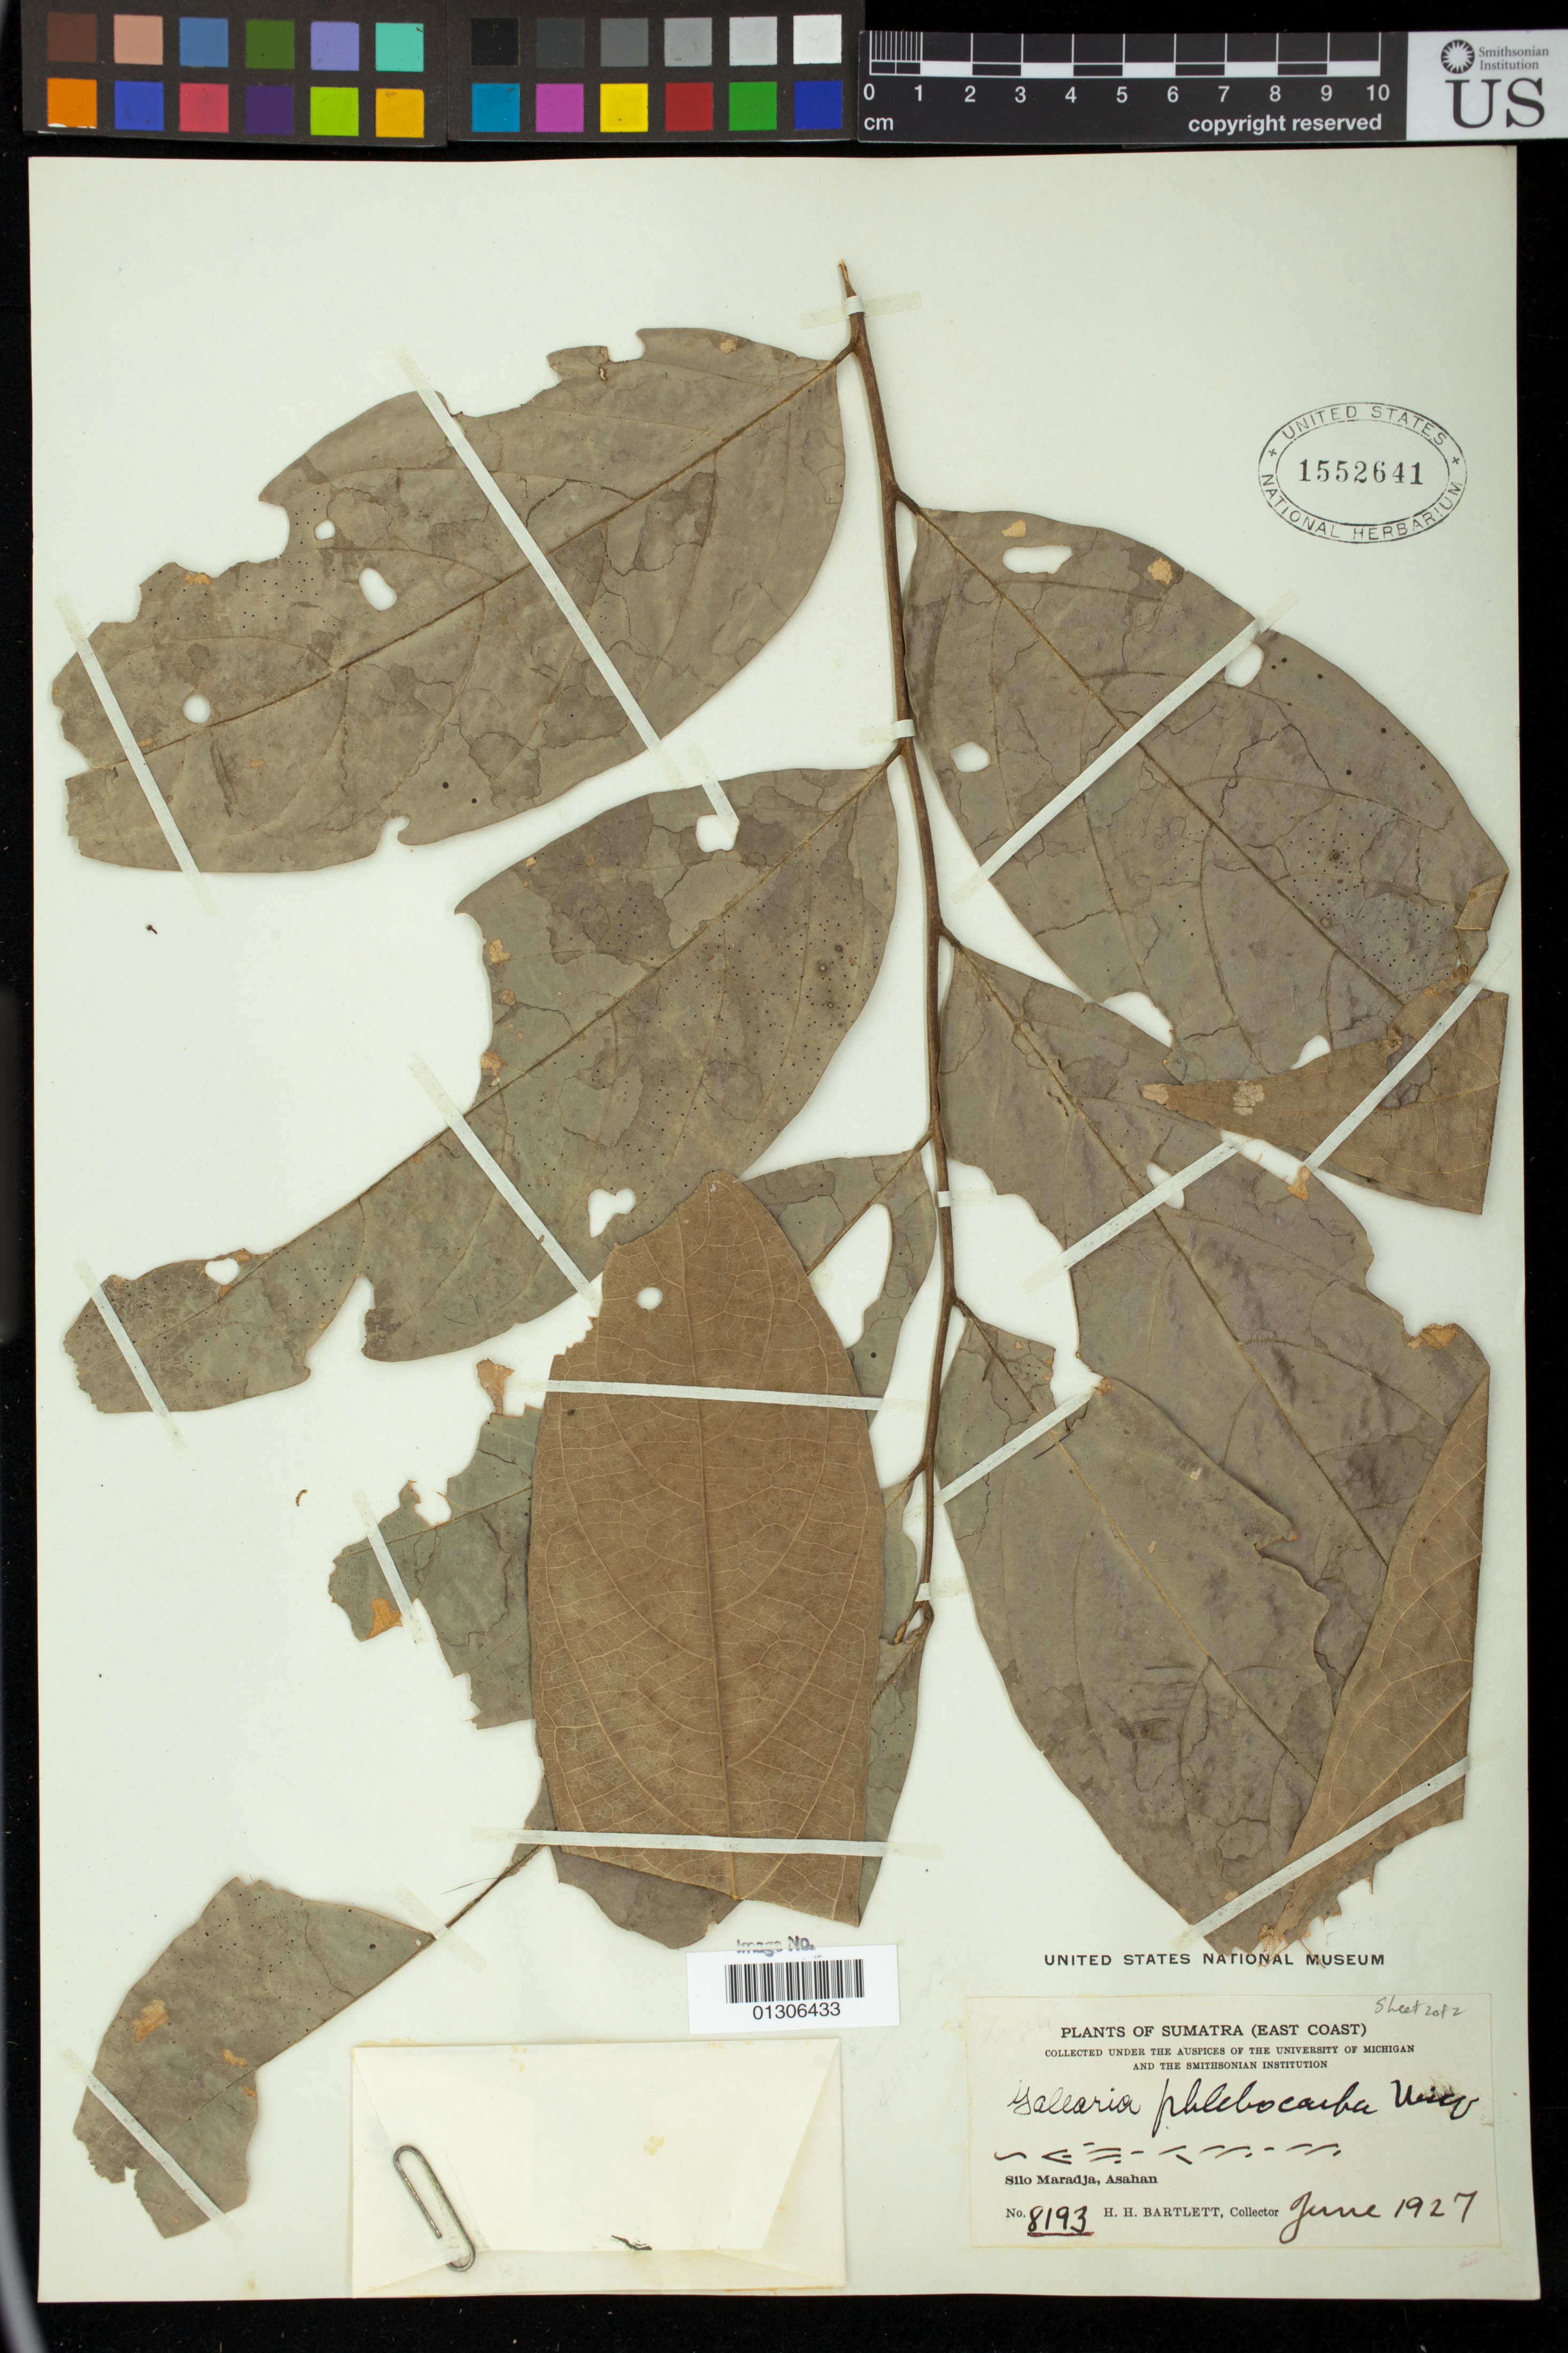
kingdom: Plantae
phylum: Tracheophyta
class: Magnoliopsida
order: Malpighiales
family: Pandaceae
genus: Galearia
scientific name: Galearia fulva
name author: (Tul.) Miq.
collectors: H. H. Bartlett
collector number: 8193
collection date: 1927-06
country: Indonesia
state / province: Sumatra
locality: East Coast of Sumatra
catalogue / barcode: US 1552641